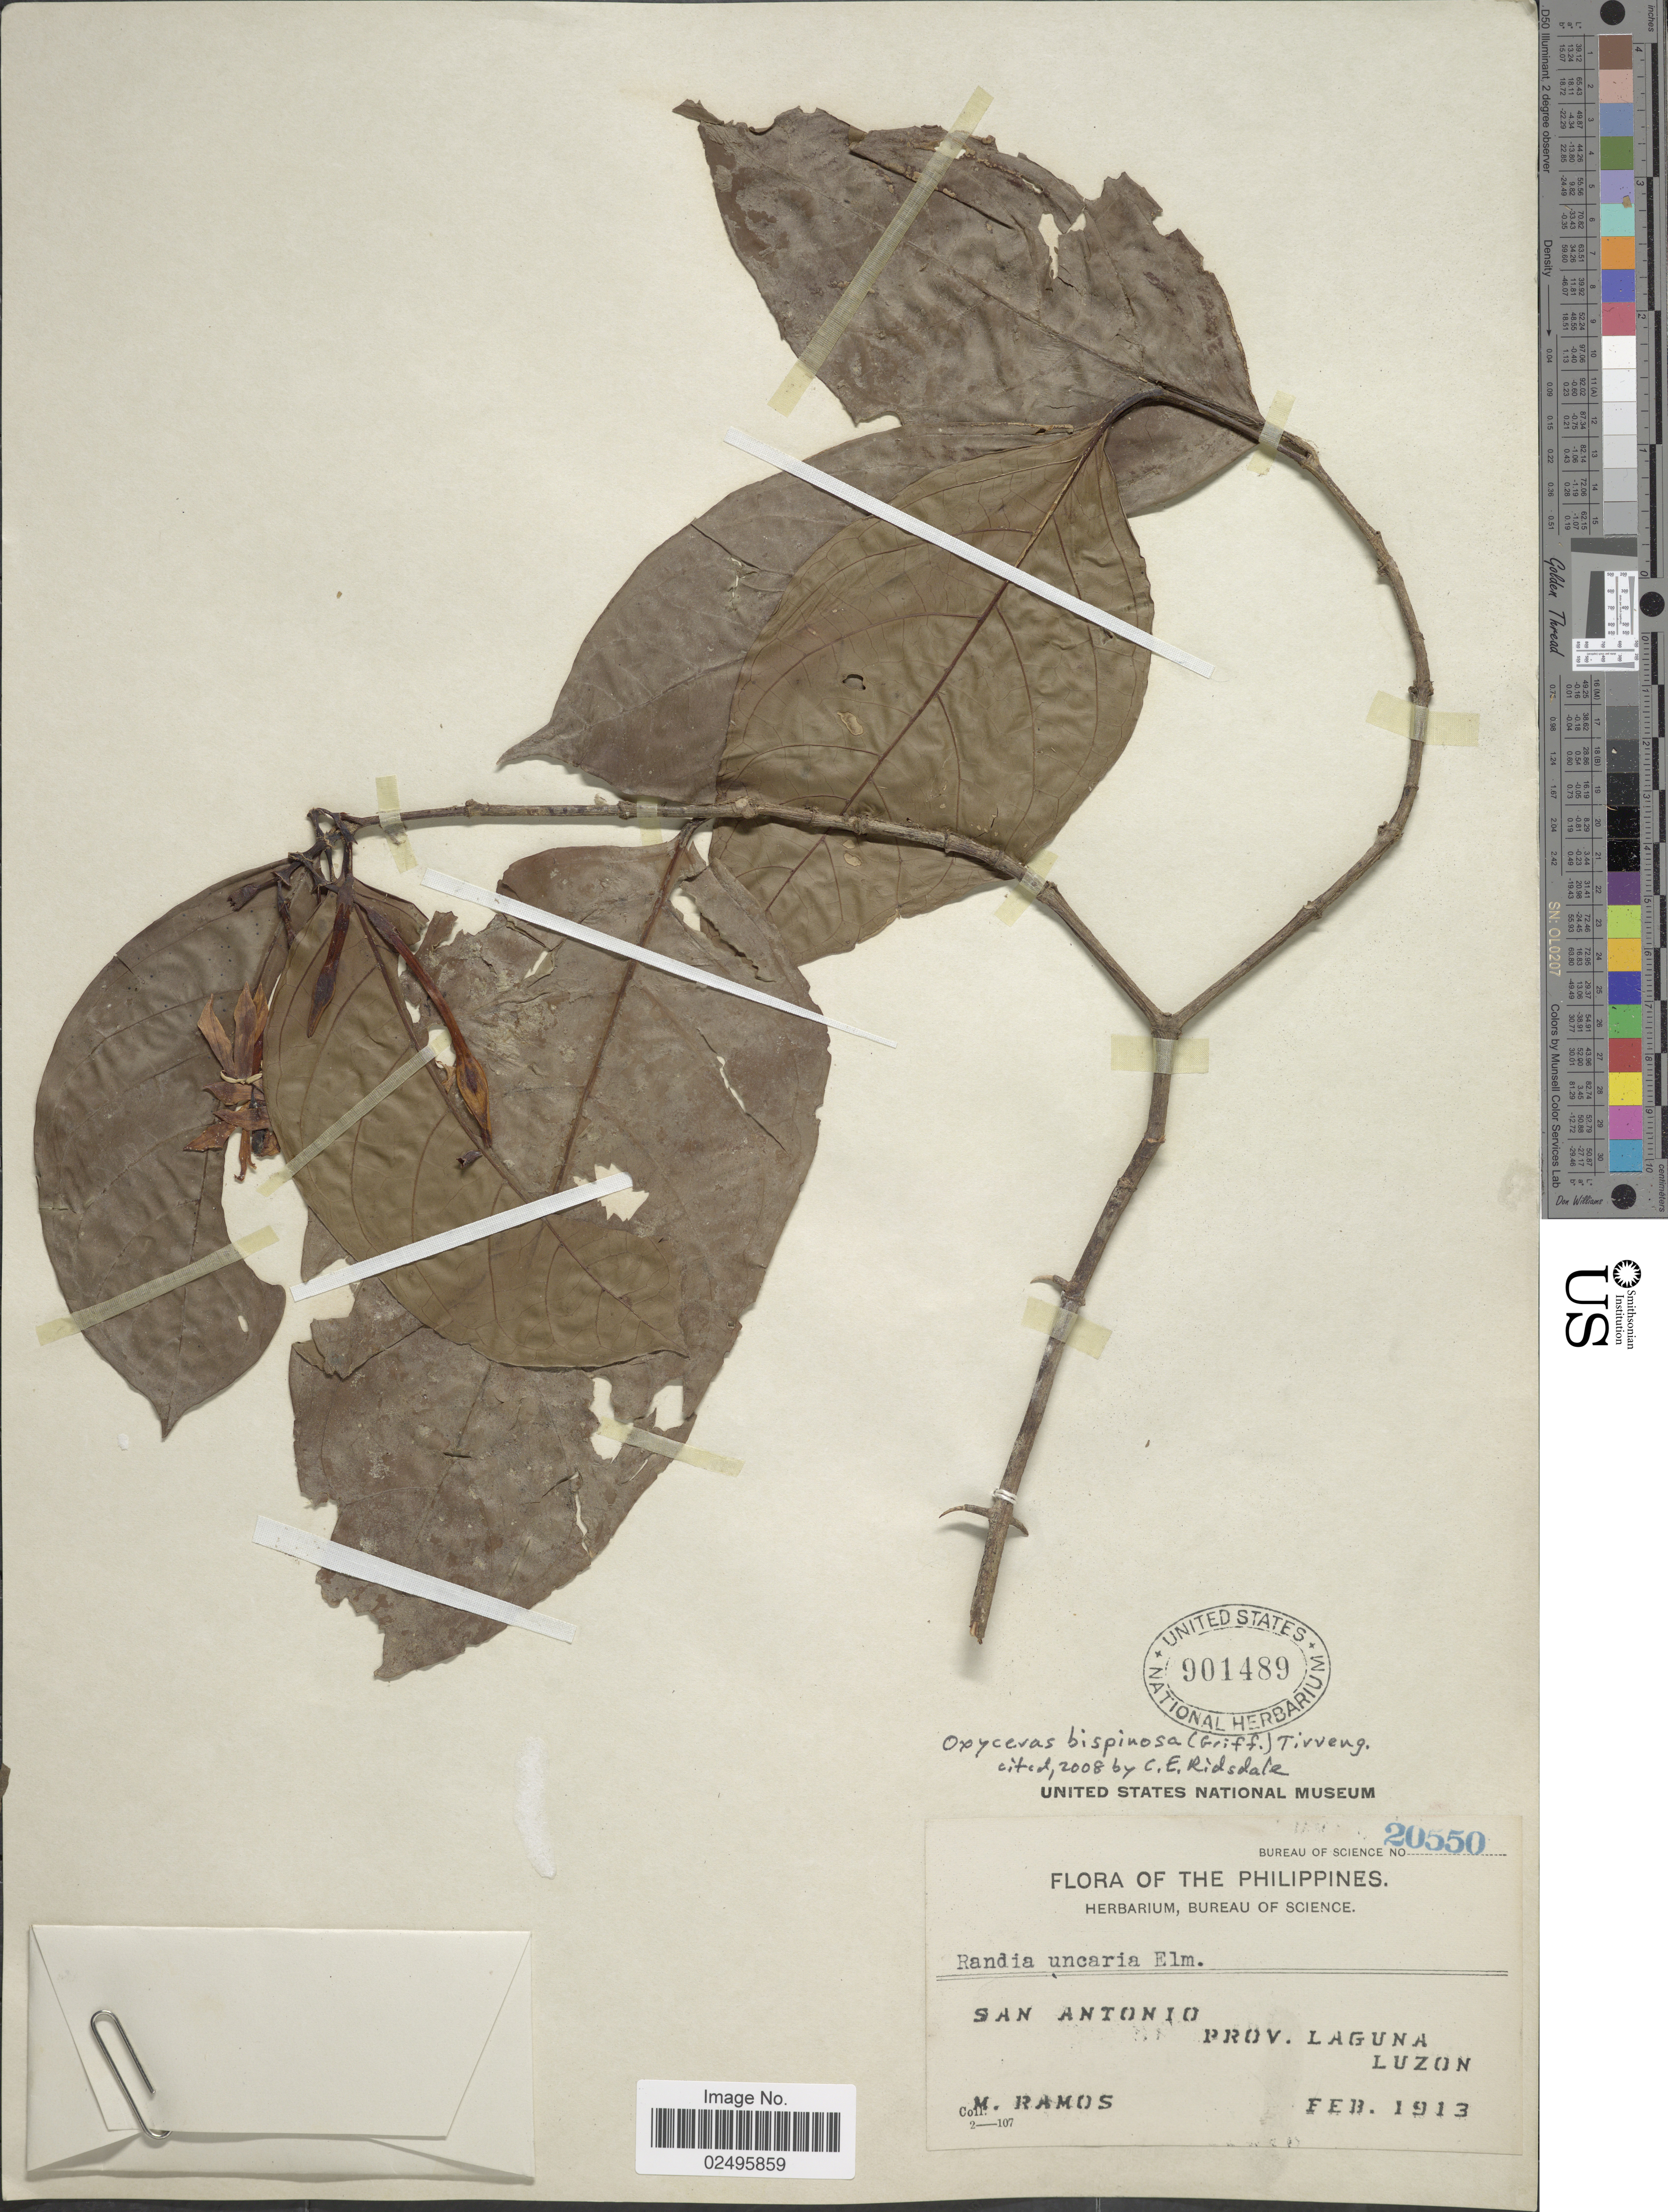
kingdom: Plantae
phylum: Tracheophyta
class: Magnoliopsida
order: Gentianales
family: Rubiaceae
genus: Oxyceros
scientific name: Oxyceros bispinosa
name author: (Griff.) Tirveng.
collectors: M. Ramos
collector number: Bureau of Science 20550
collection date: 1913-02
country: Philippines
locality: San Antonio. Prov. Laguna, Luzon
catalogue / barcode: US 901489